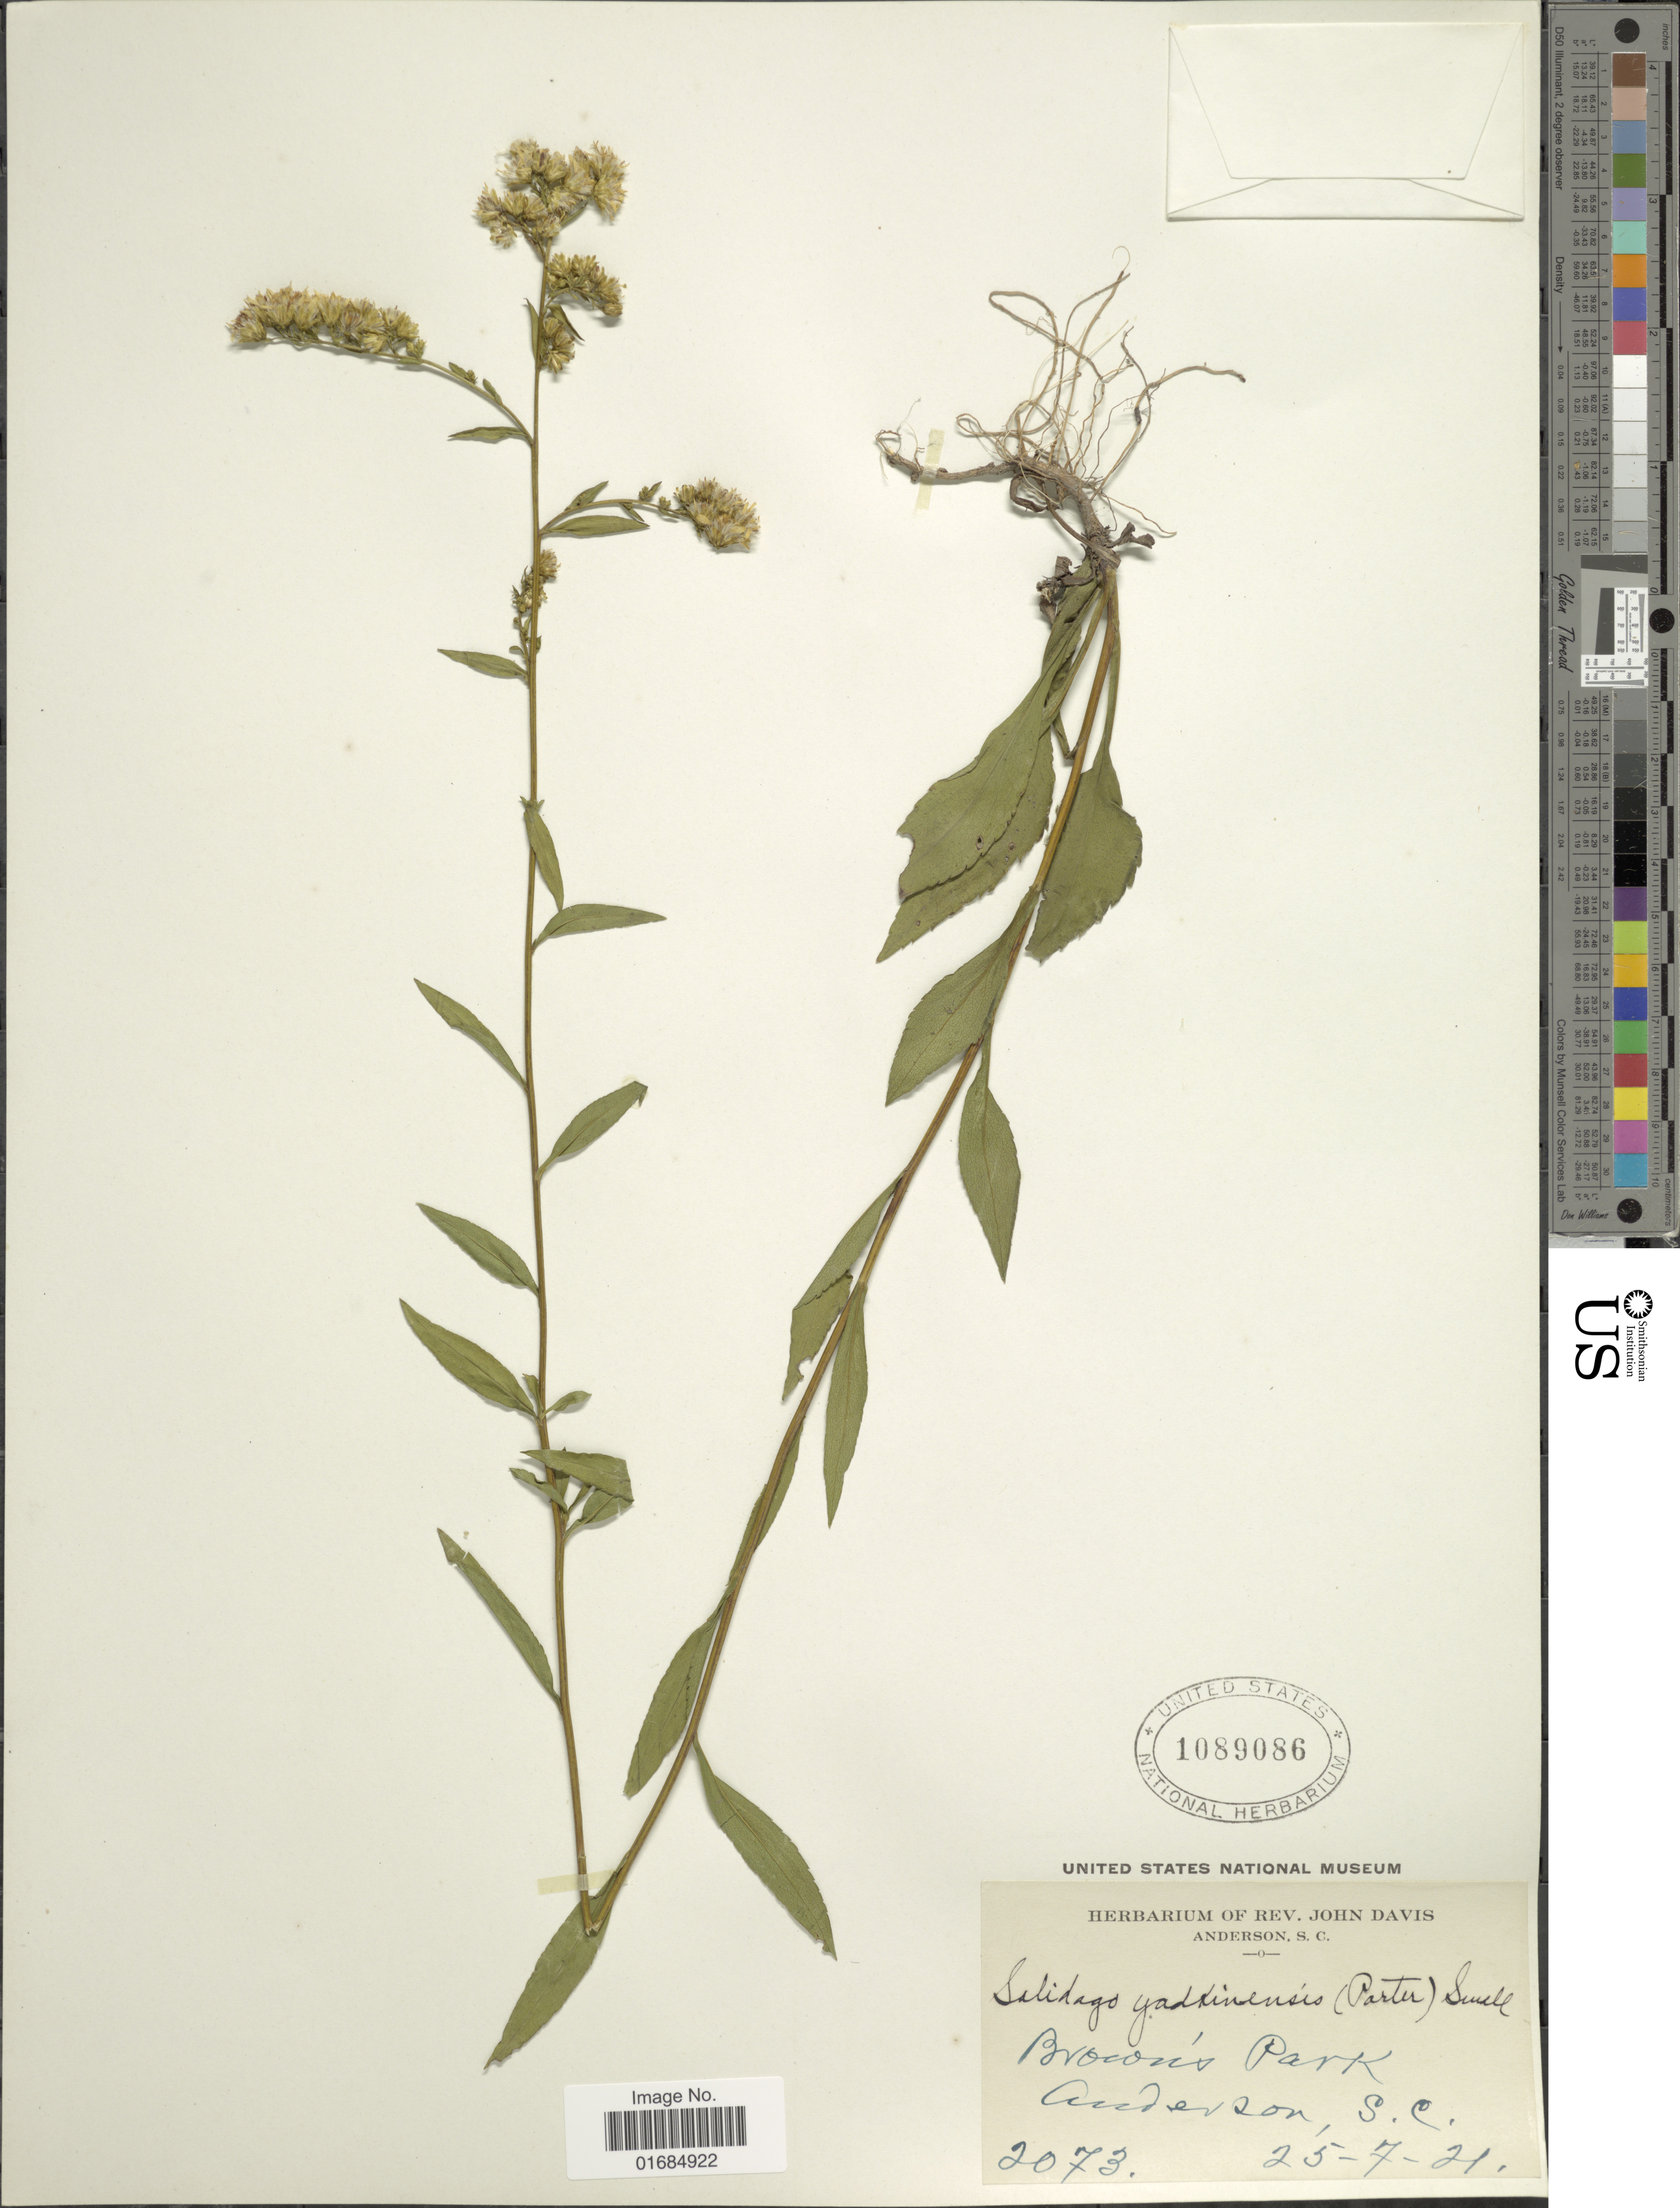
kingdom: Plantae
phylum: Tracheophyta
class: Magnoliopsida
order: Asterales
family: Asteraceae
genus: Solidago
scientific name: Solidago boottii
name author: Hook.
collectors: ex herb. Rev. John Davis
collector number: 2073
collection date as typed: Transcribed d/m/y: 25/7/21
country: United States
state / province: South Carolina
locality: Brown's Park, Anderson.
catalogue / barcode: US 1089086